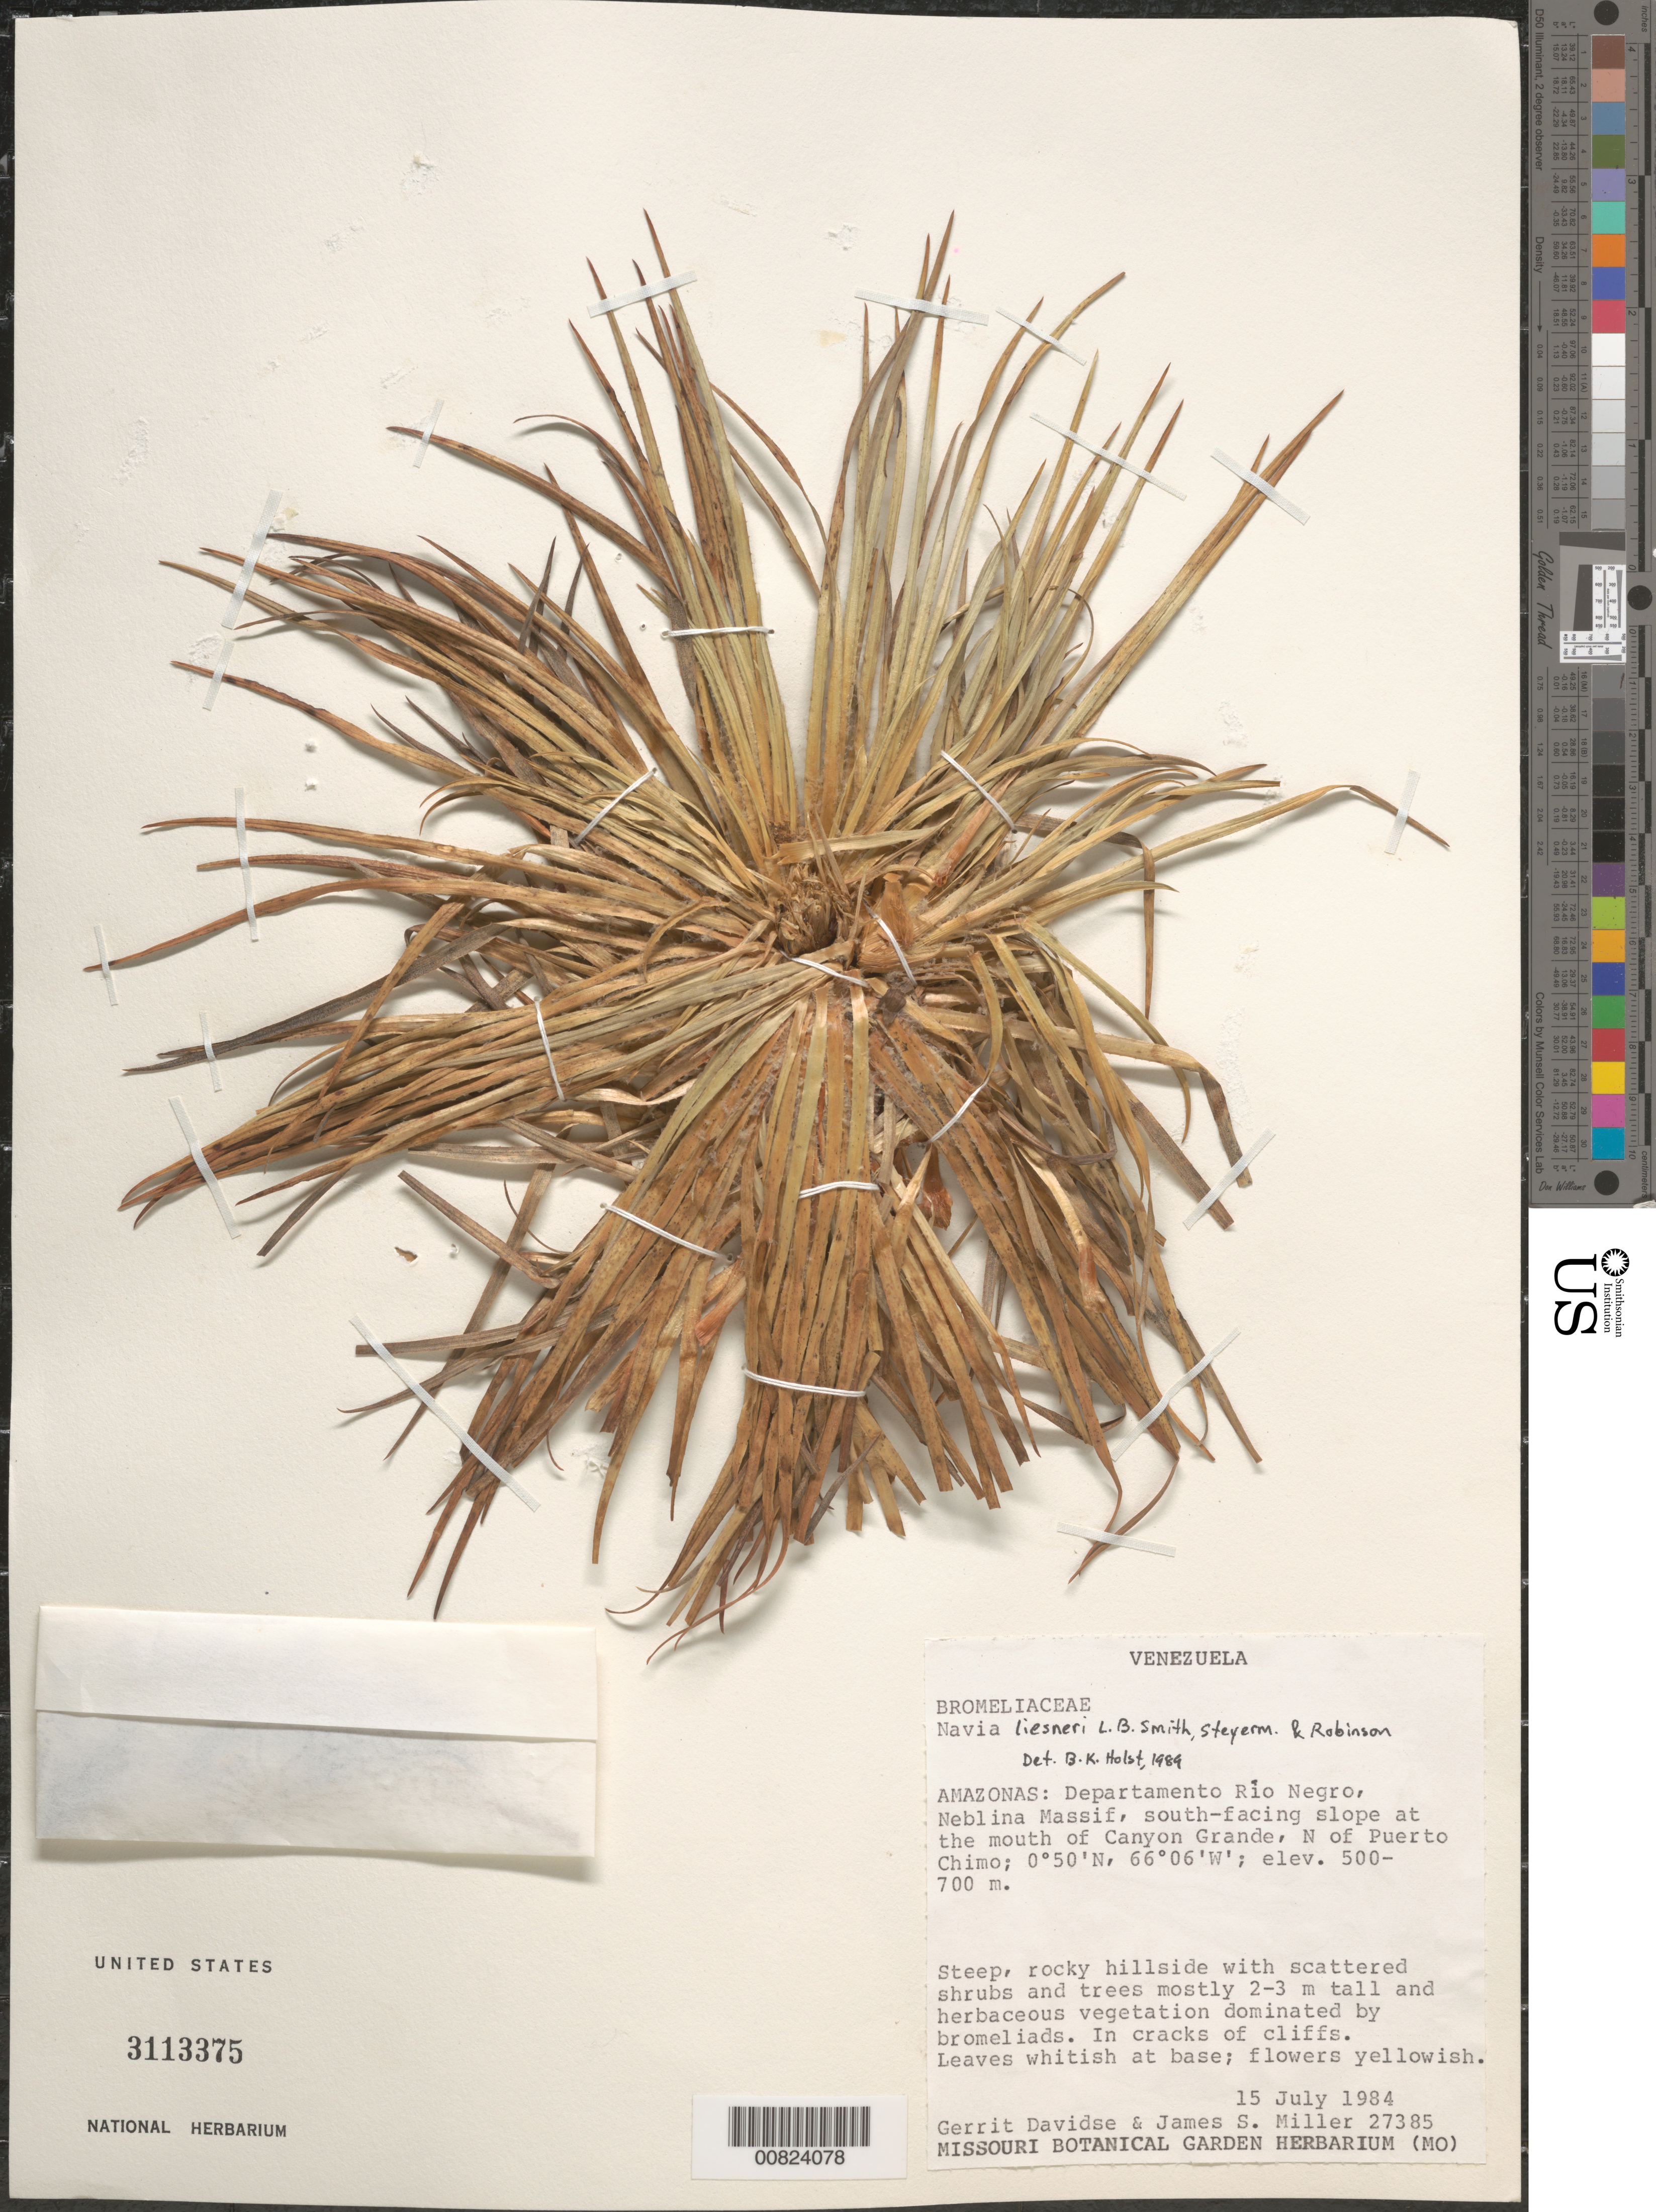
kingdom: Plantae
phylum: Tracheophyta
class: Liliopsida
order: Poales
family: Bromeliaceae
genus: Navia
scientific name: Navia liesneri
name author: L.B. Sm. et al.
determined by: Holst, Bruce K.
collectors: G. Davidse & J. S. Miller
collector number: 27385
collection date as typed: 15-Jul-84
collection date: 1984-07-15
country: Venezuela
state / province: Amazonas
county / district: Río Negro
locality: Neblina Massif, Canyon Grande, N of Puerto Chimo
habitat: Steep, rocky hillside with scattered shrubs and trees mostly 2-3m tall and herbaceous vegetation dominated by bromeliads; in cracks of cliffs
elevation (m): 500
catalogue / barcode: US 3113375